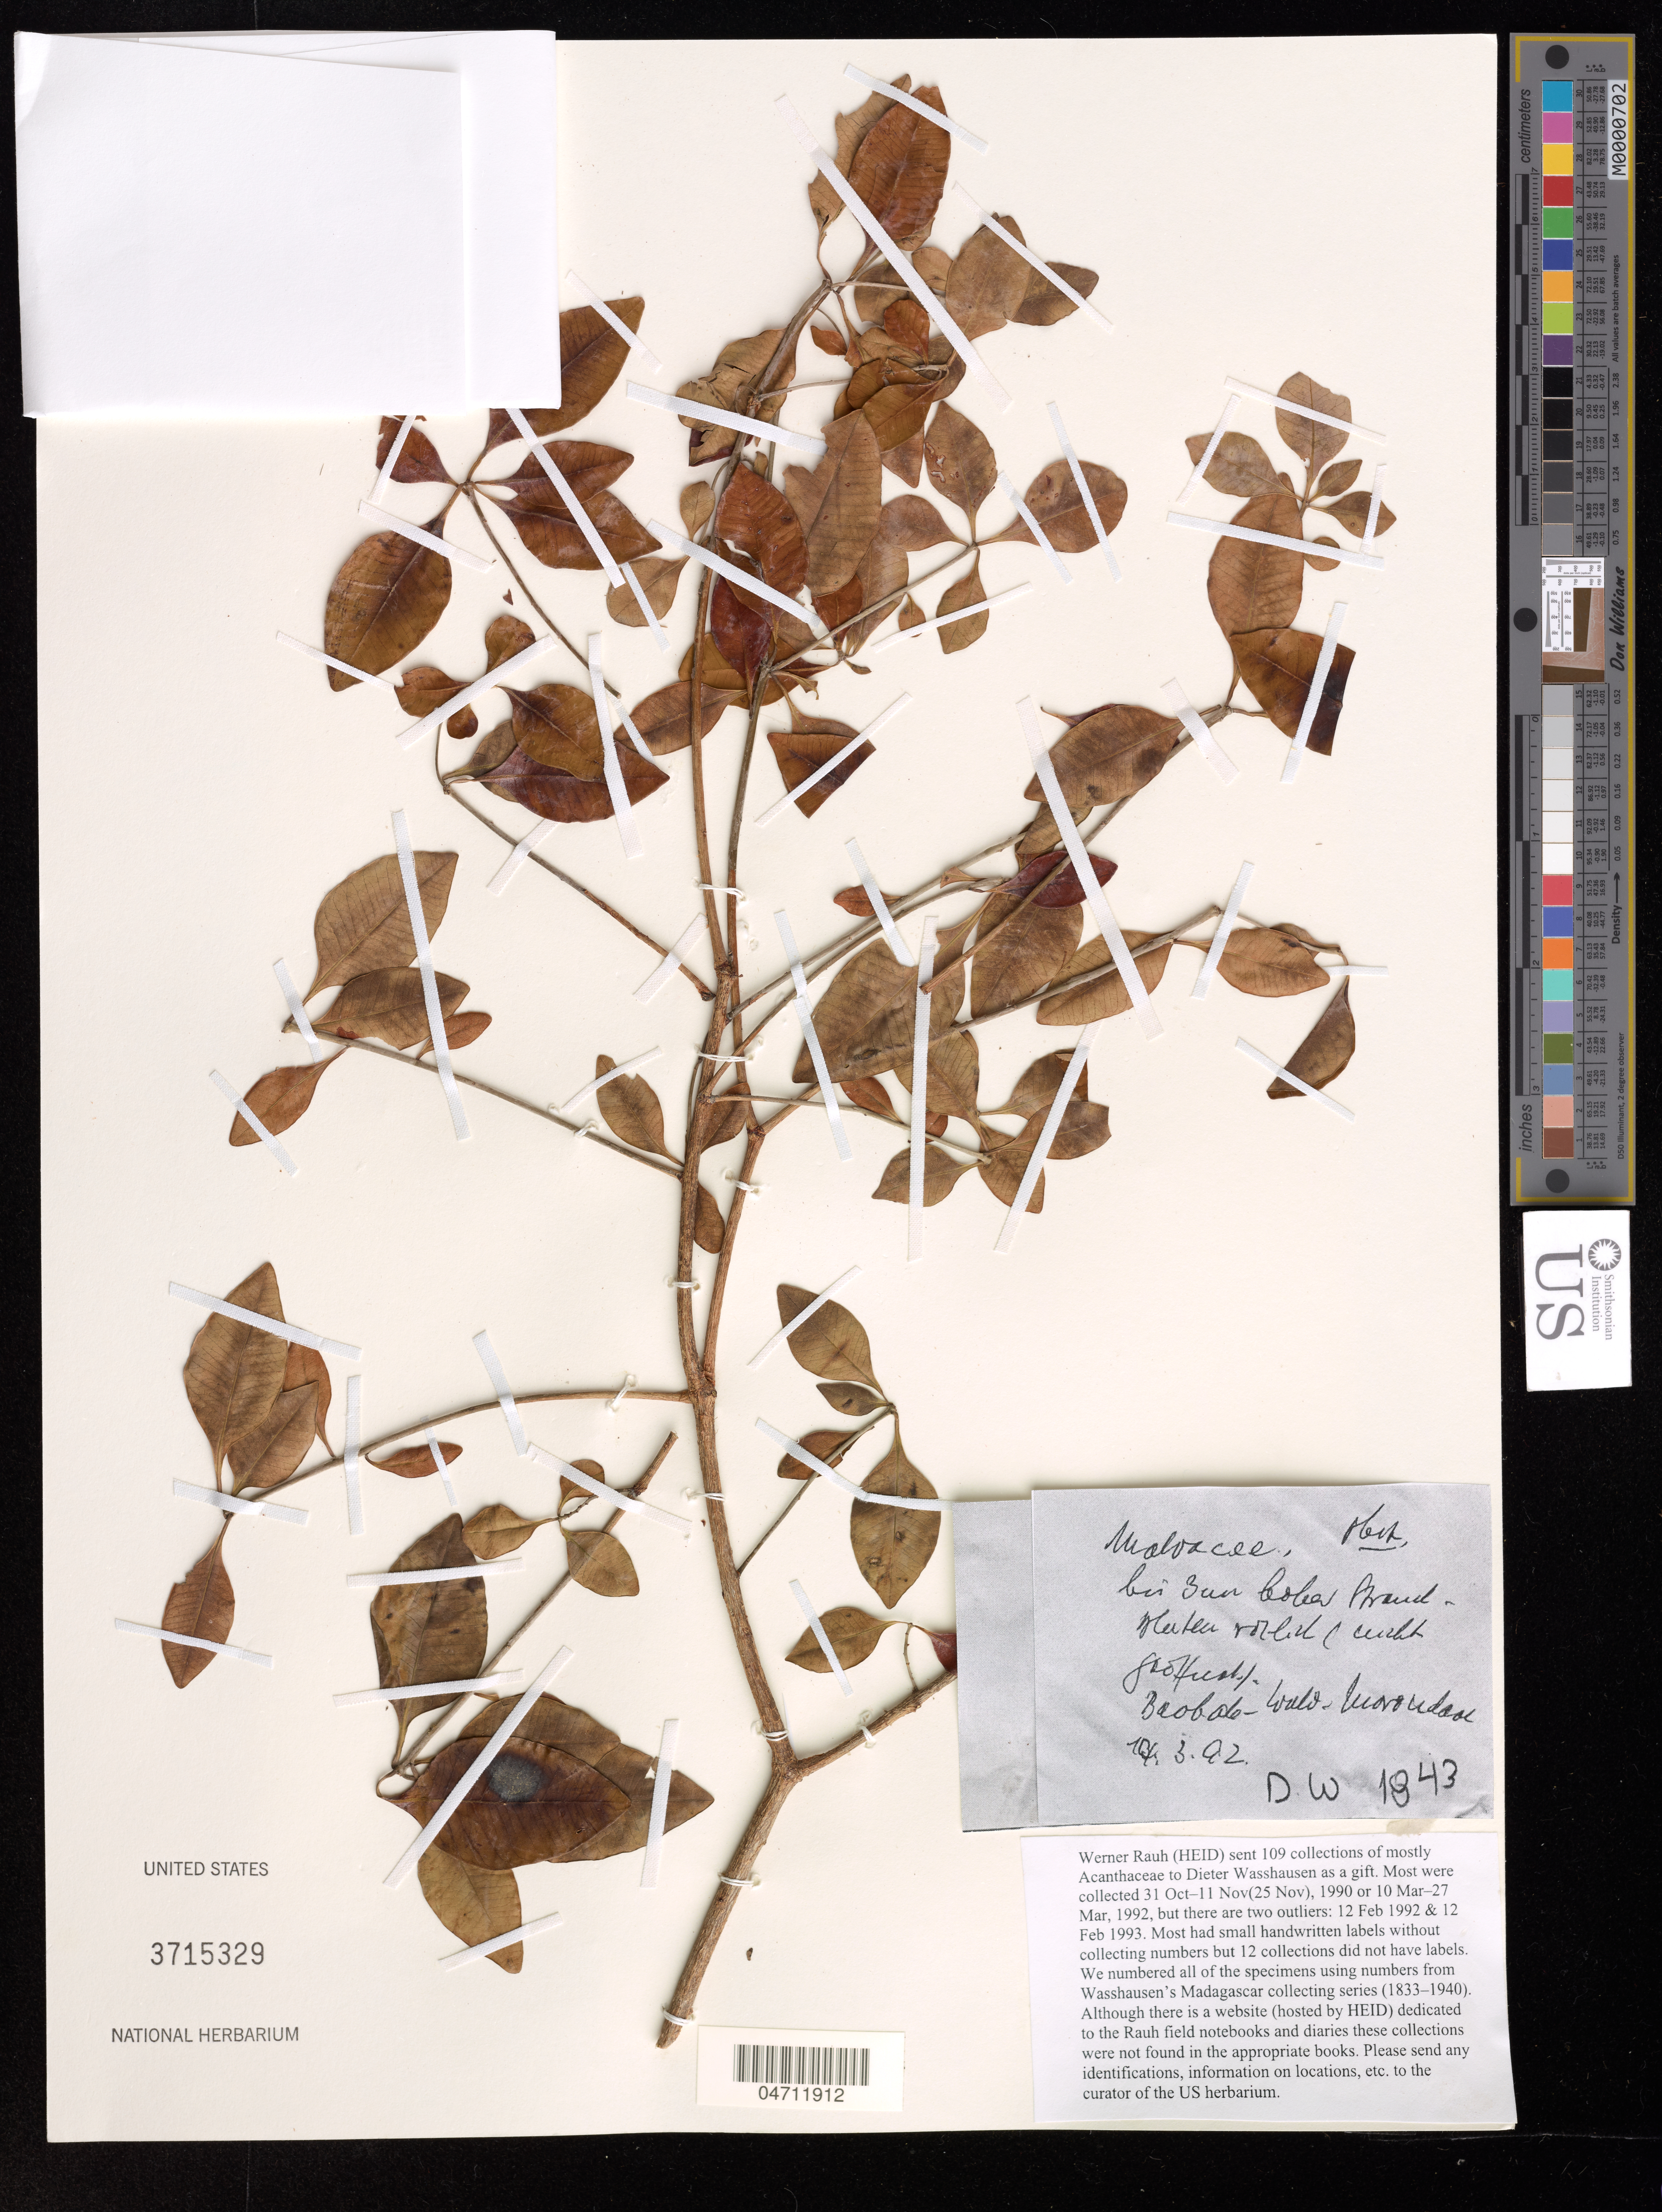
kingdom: Plantae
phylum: Tracheophyta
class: Magnoliopsida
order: Gentianales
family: Rubiaceae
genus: Carphalea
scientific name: Carphalea sp.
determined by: Dorr, Laurence J., Curator (BOT), Smithsonian Institution - National Museum of Natural History (UNITED STATES)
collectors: W. Rauh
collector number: DW 1843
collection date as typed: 14.3.92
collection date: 1992-03-14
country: Madagascar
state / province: Tulear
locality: near Ampanihy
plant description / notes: Top label does not pertain to this label.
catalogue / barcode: US 3715329